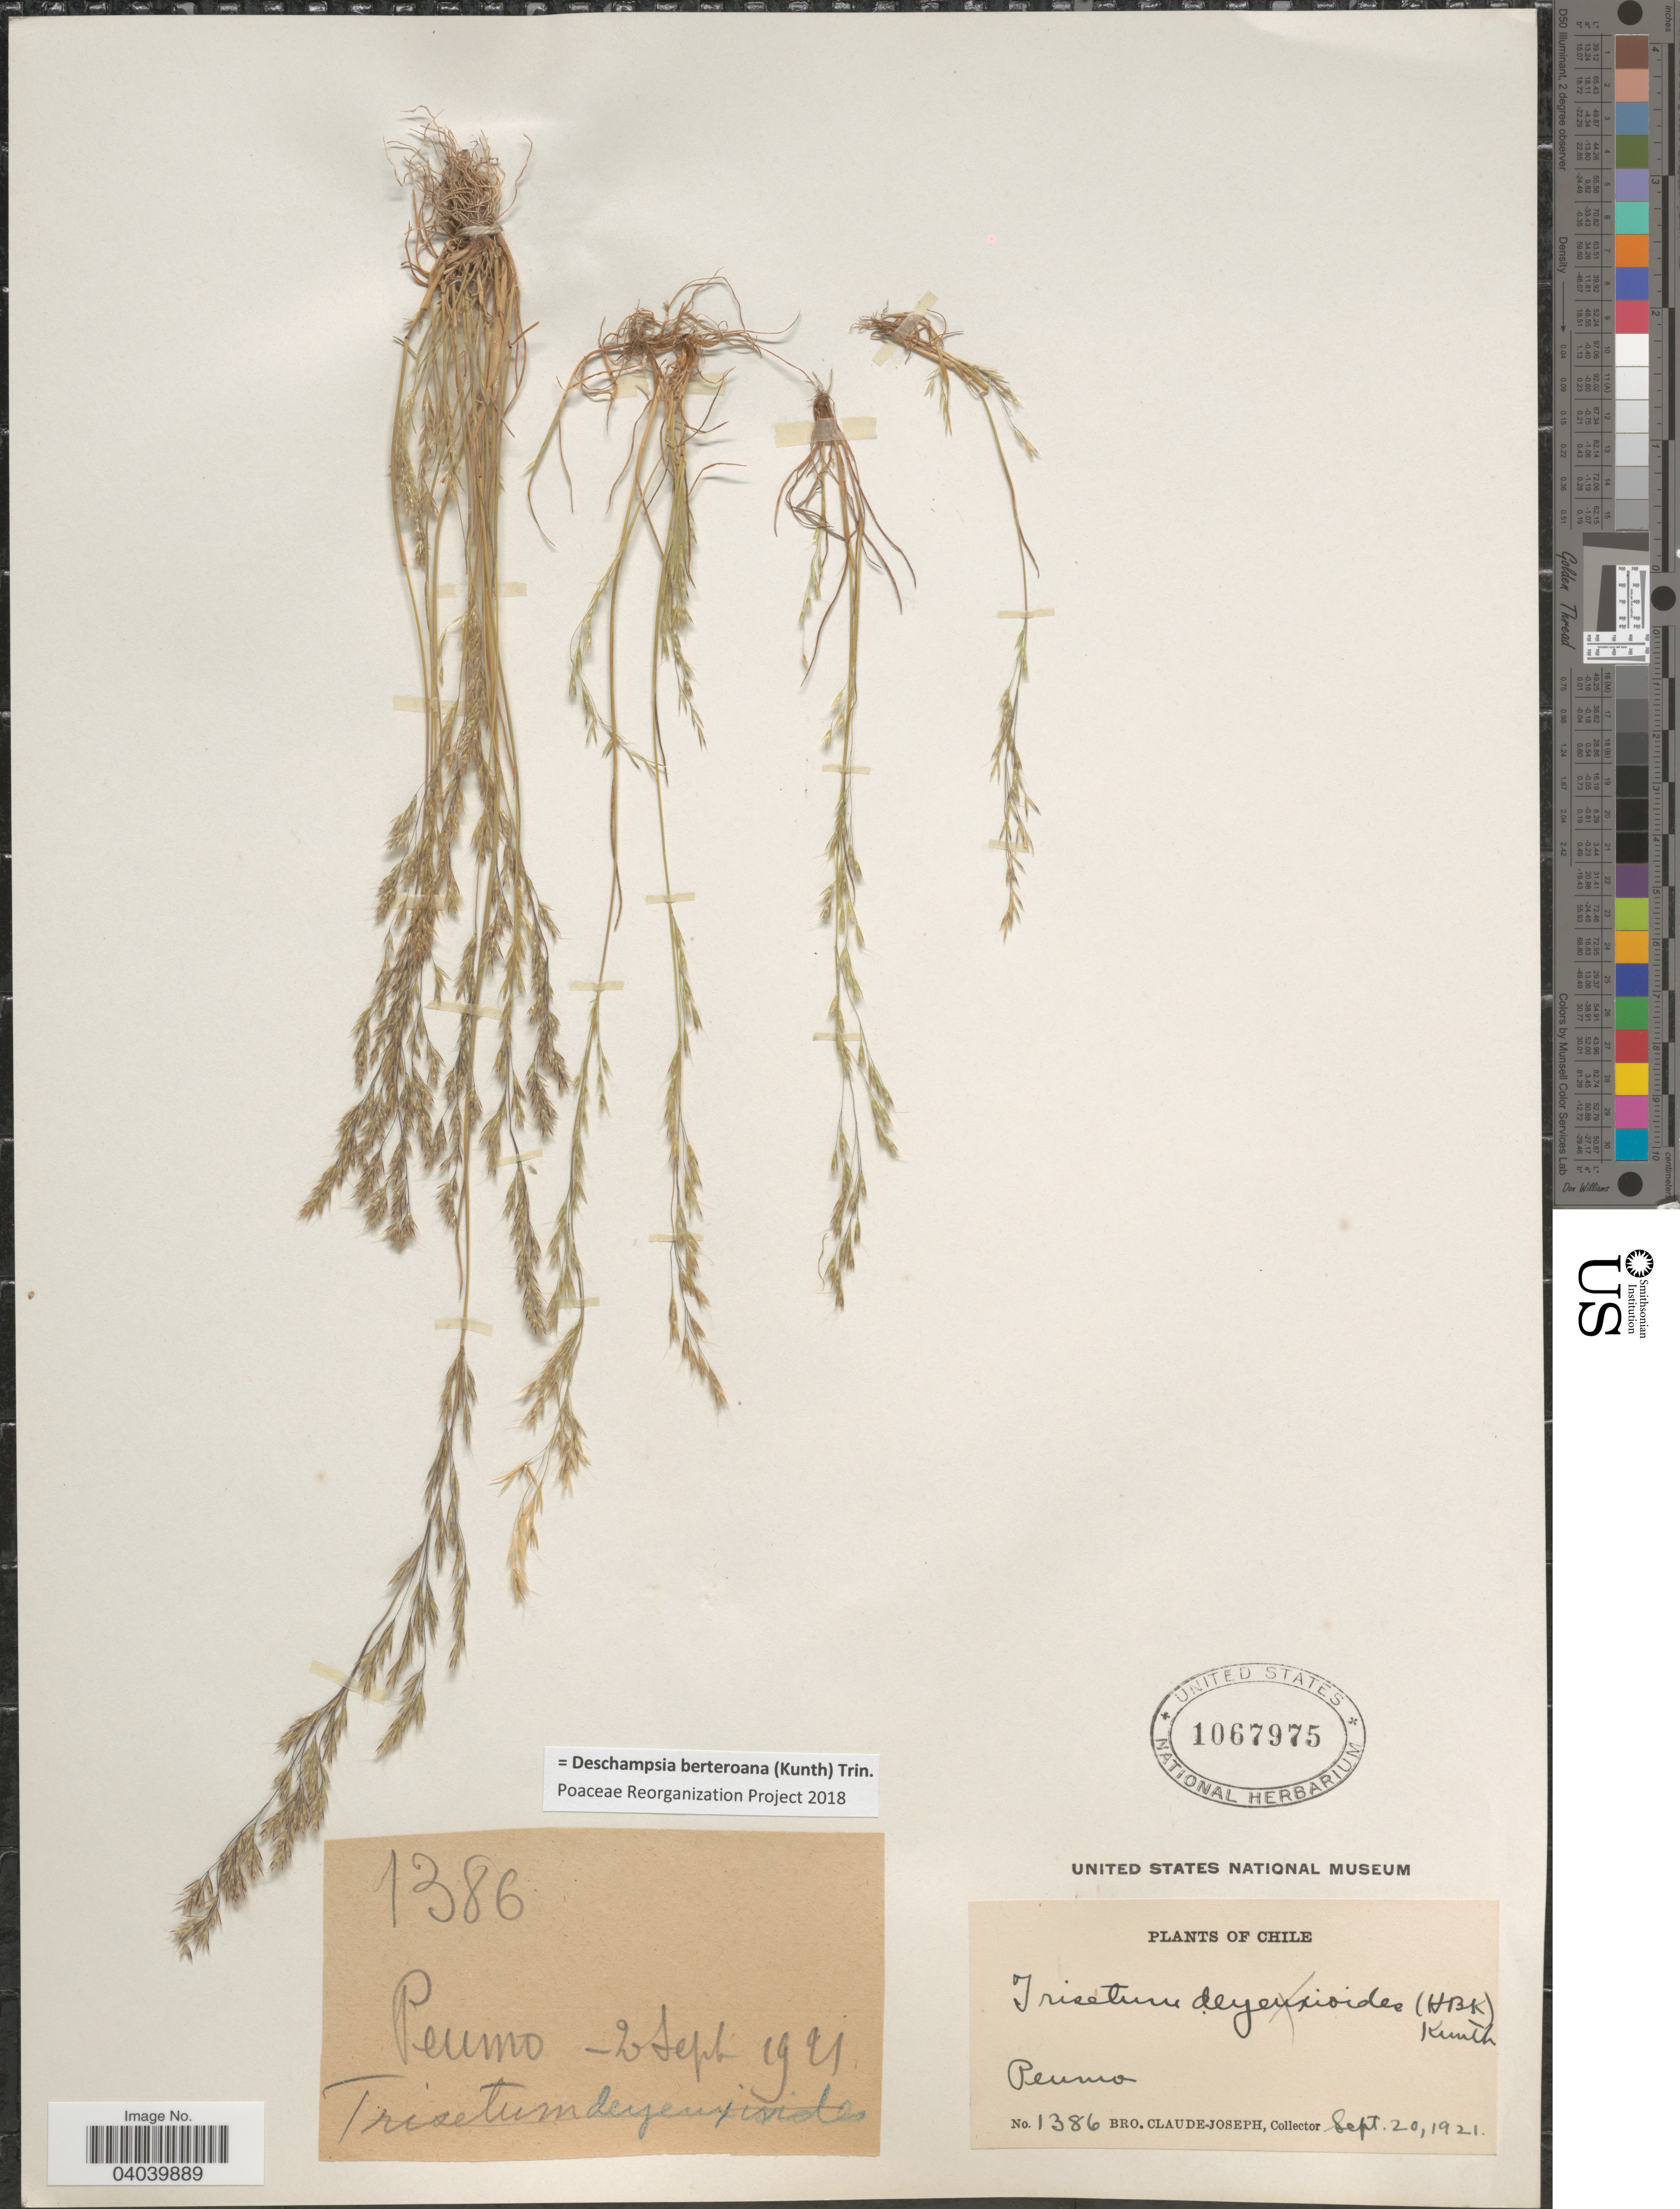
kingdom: Plantae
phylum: Tracheophyta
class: Liliopsida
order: Poales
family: Poaceae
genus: Deschampsia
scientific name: Deschampsia berteroana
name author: (Kunth) Trin.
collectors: Bro. Claude-Joseph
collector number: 1386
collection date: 1921-09-20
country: Chile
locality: Peumo.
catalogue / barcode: US 1067975